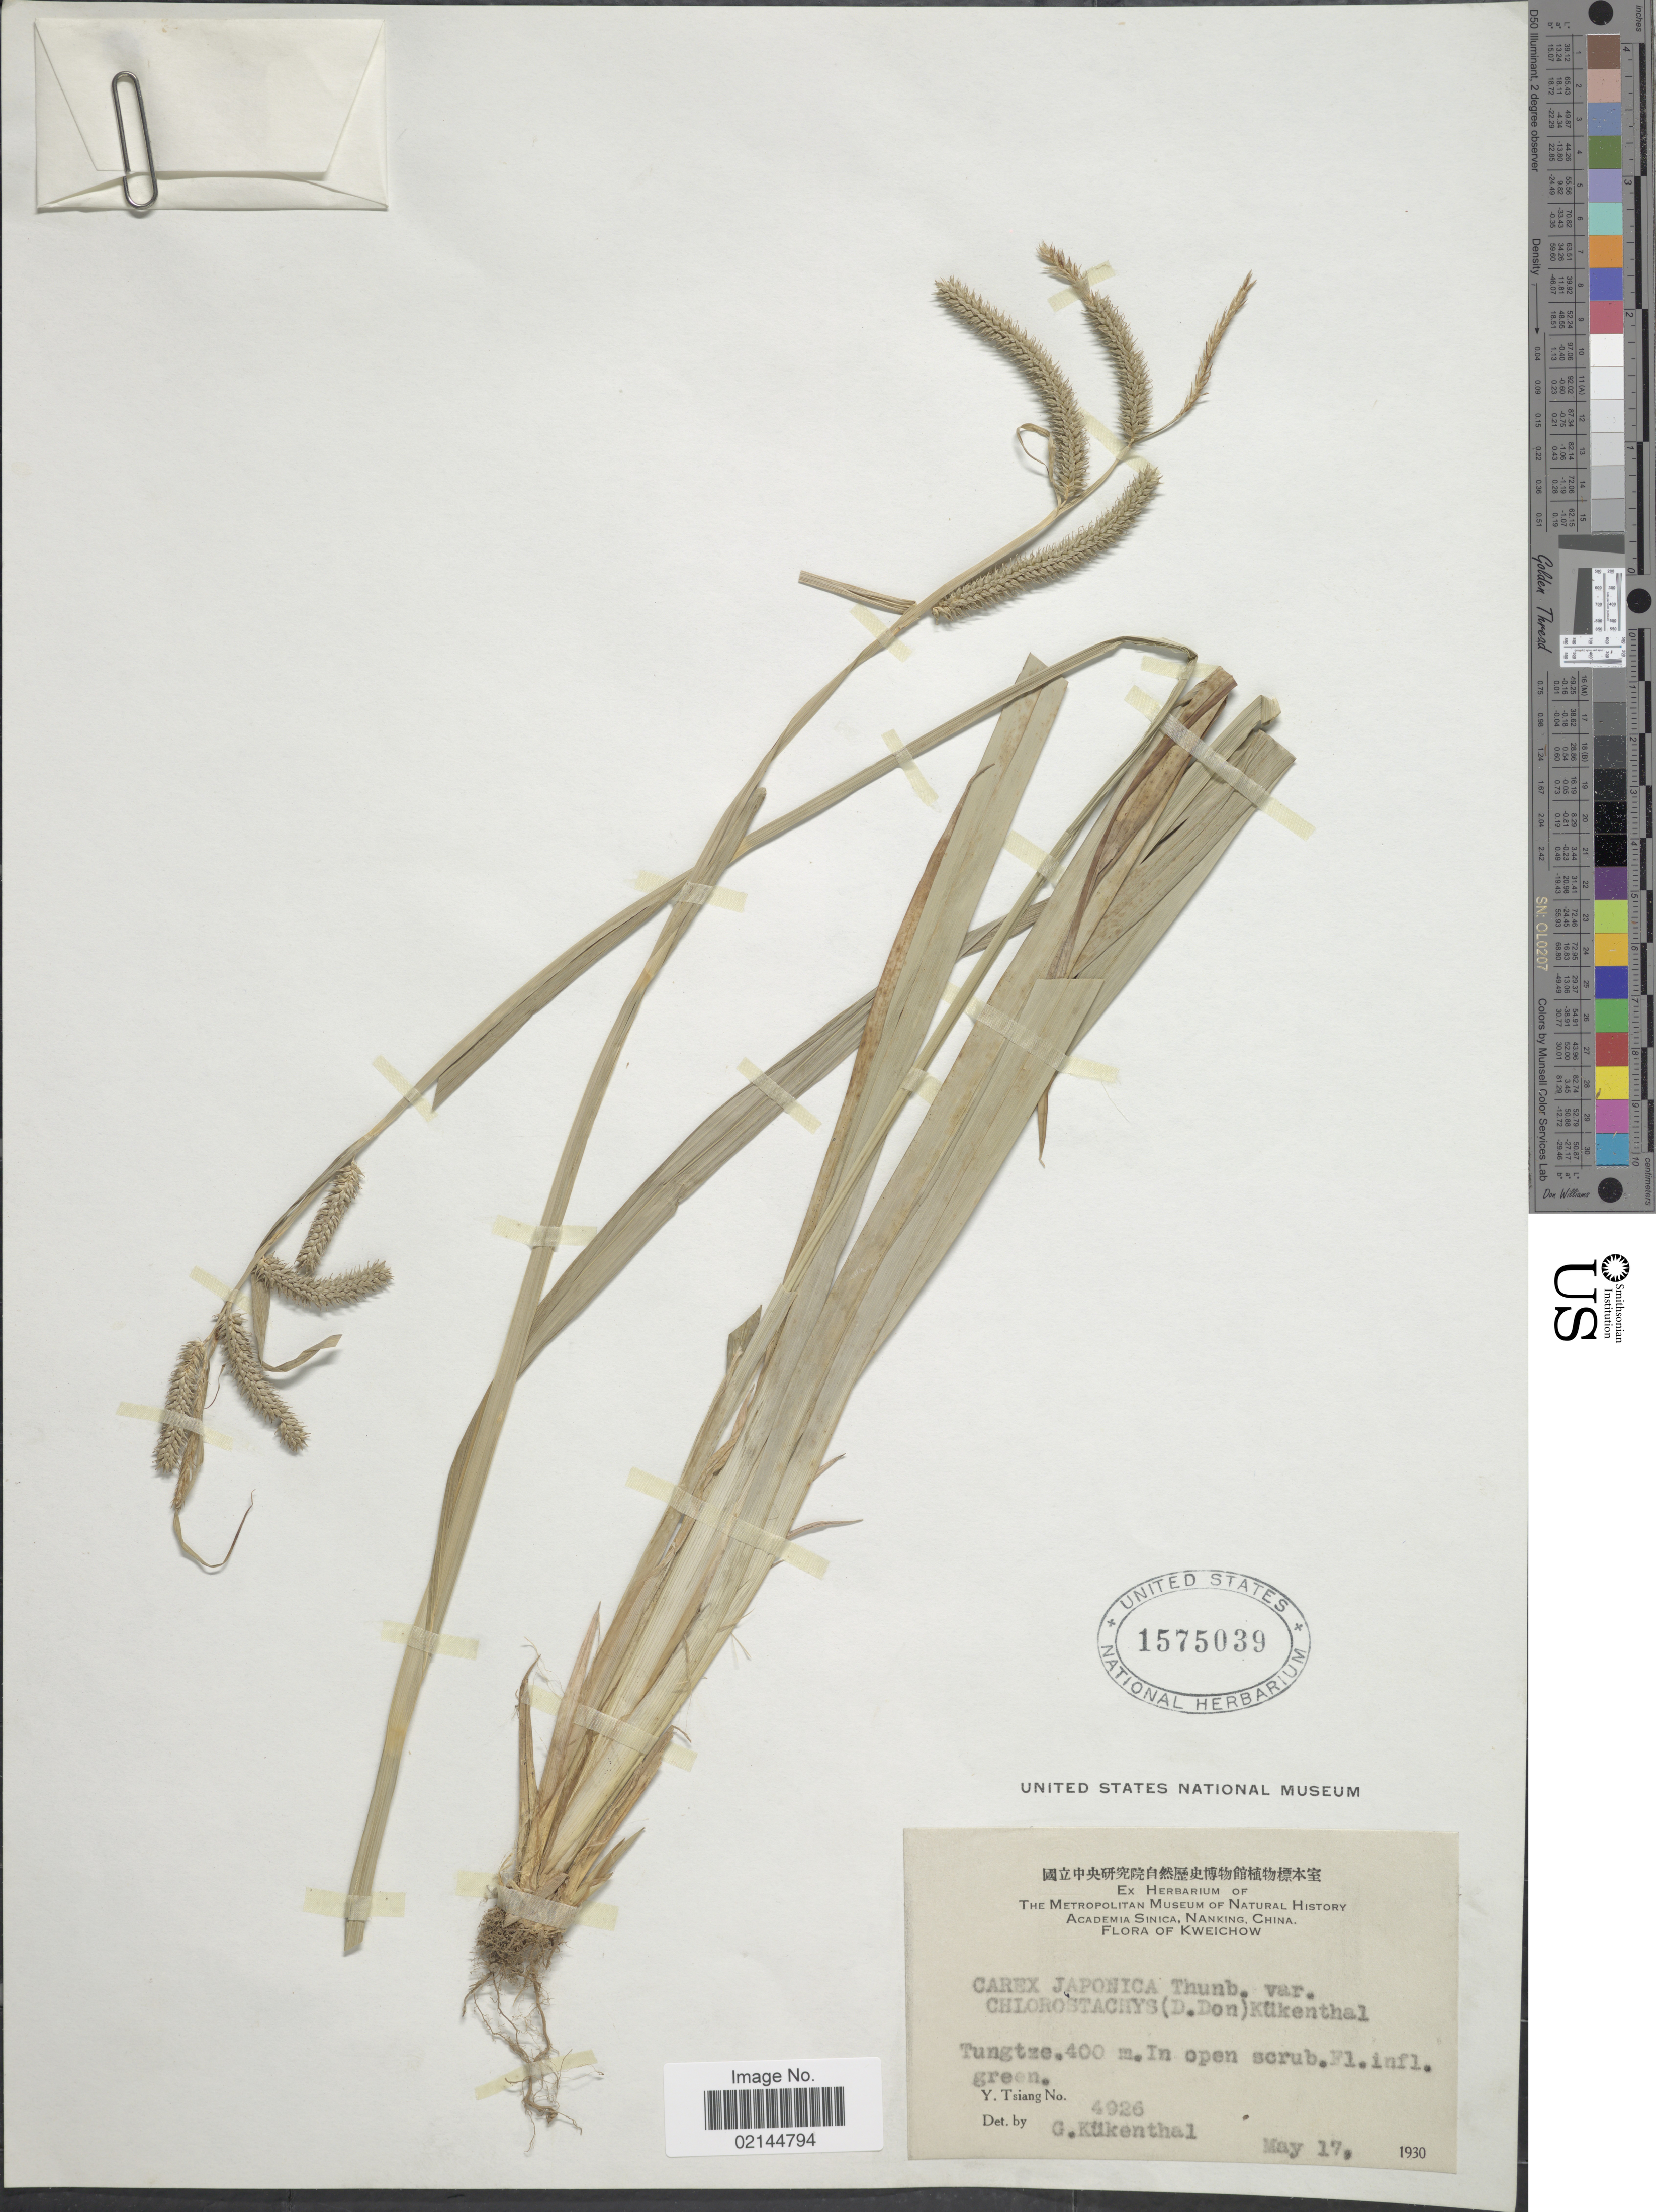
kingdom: Plantae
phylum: Tracheophyta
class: Liliopsida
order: Poales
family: Cyperaceae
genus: Carex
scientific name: Carex japonica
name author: Thunb.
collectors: Y. Tsiang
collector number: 4926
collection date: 1930-05-17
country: China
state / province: Guizhou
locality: Kweichow, Tungtze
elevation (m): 400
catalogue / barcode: US 1575039